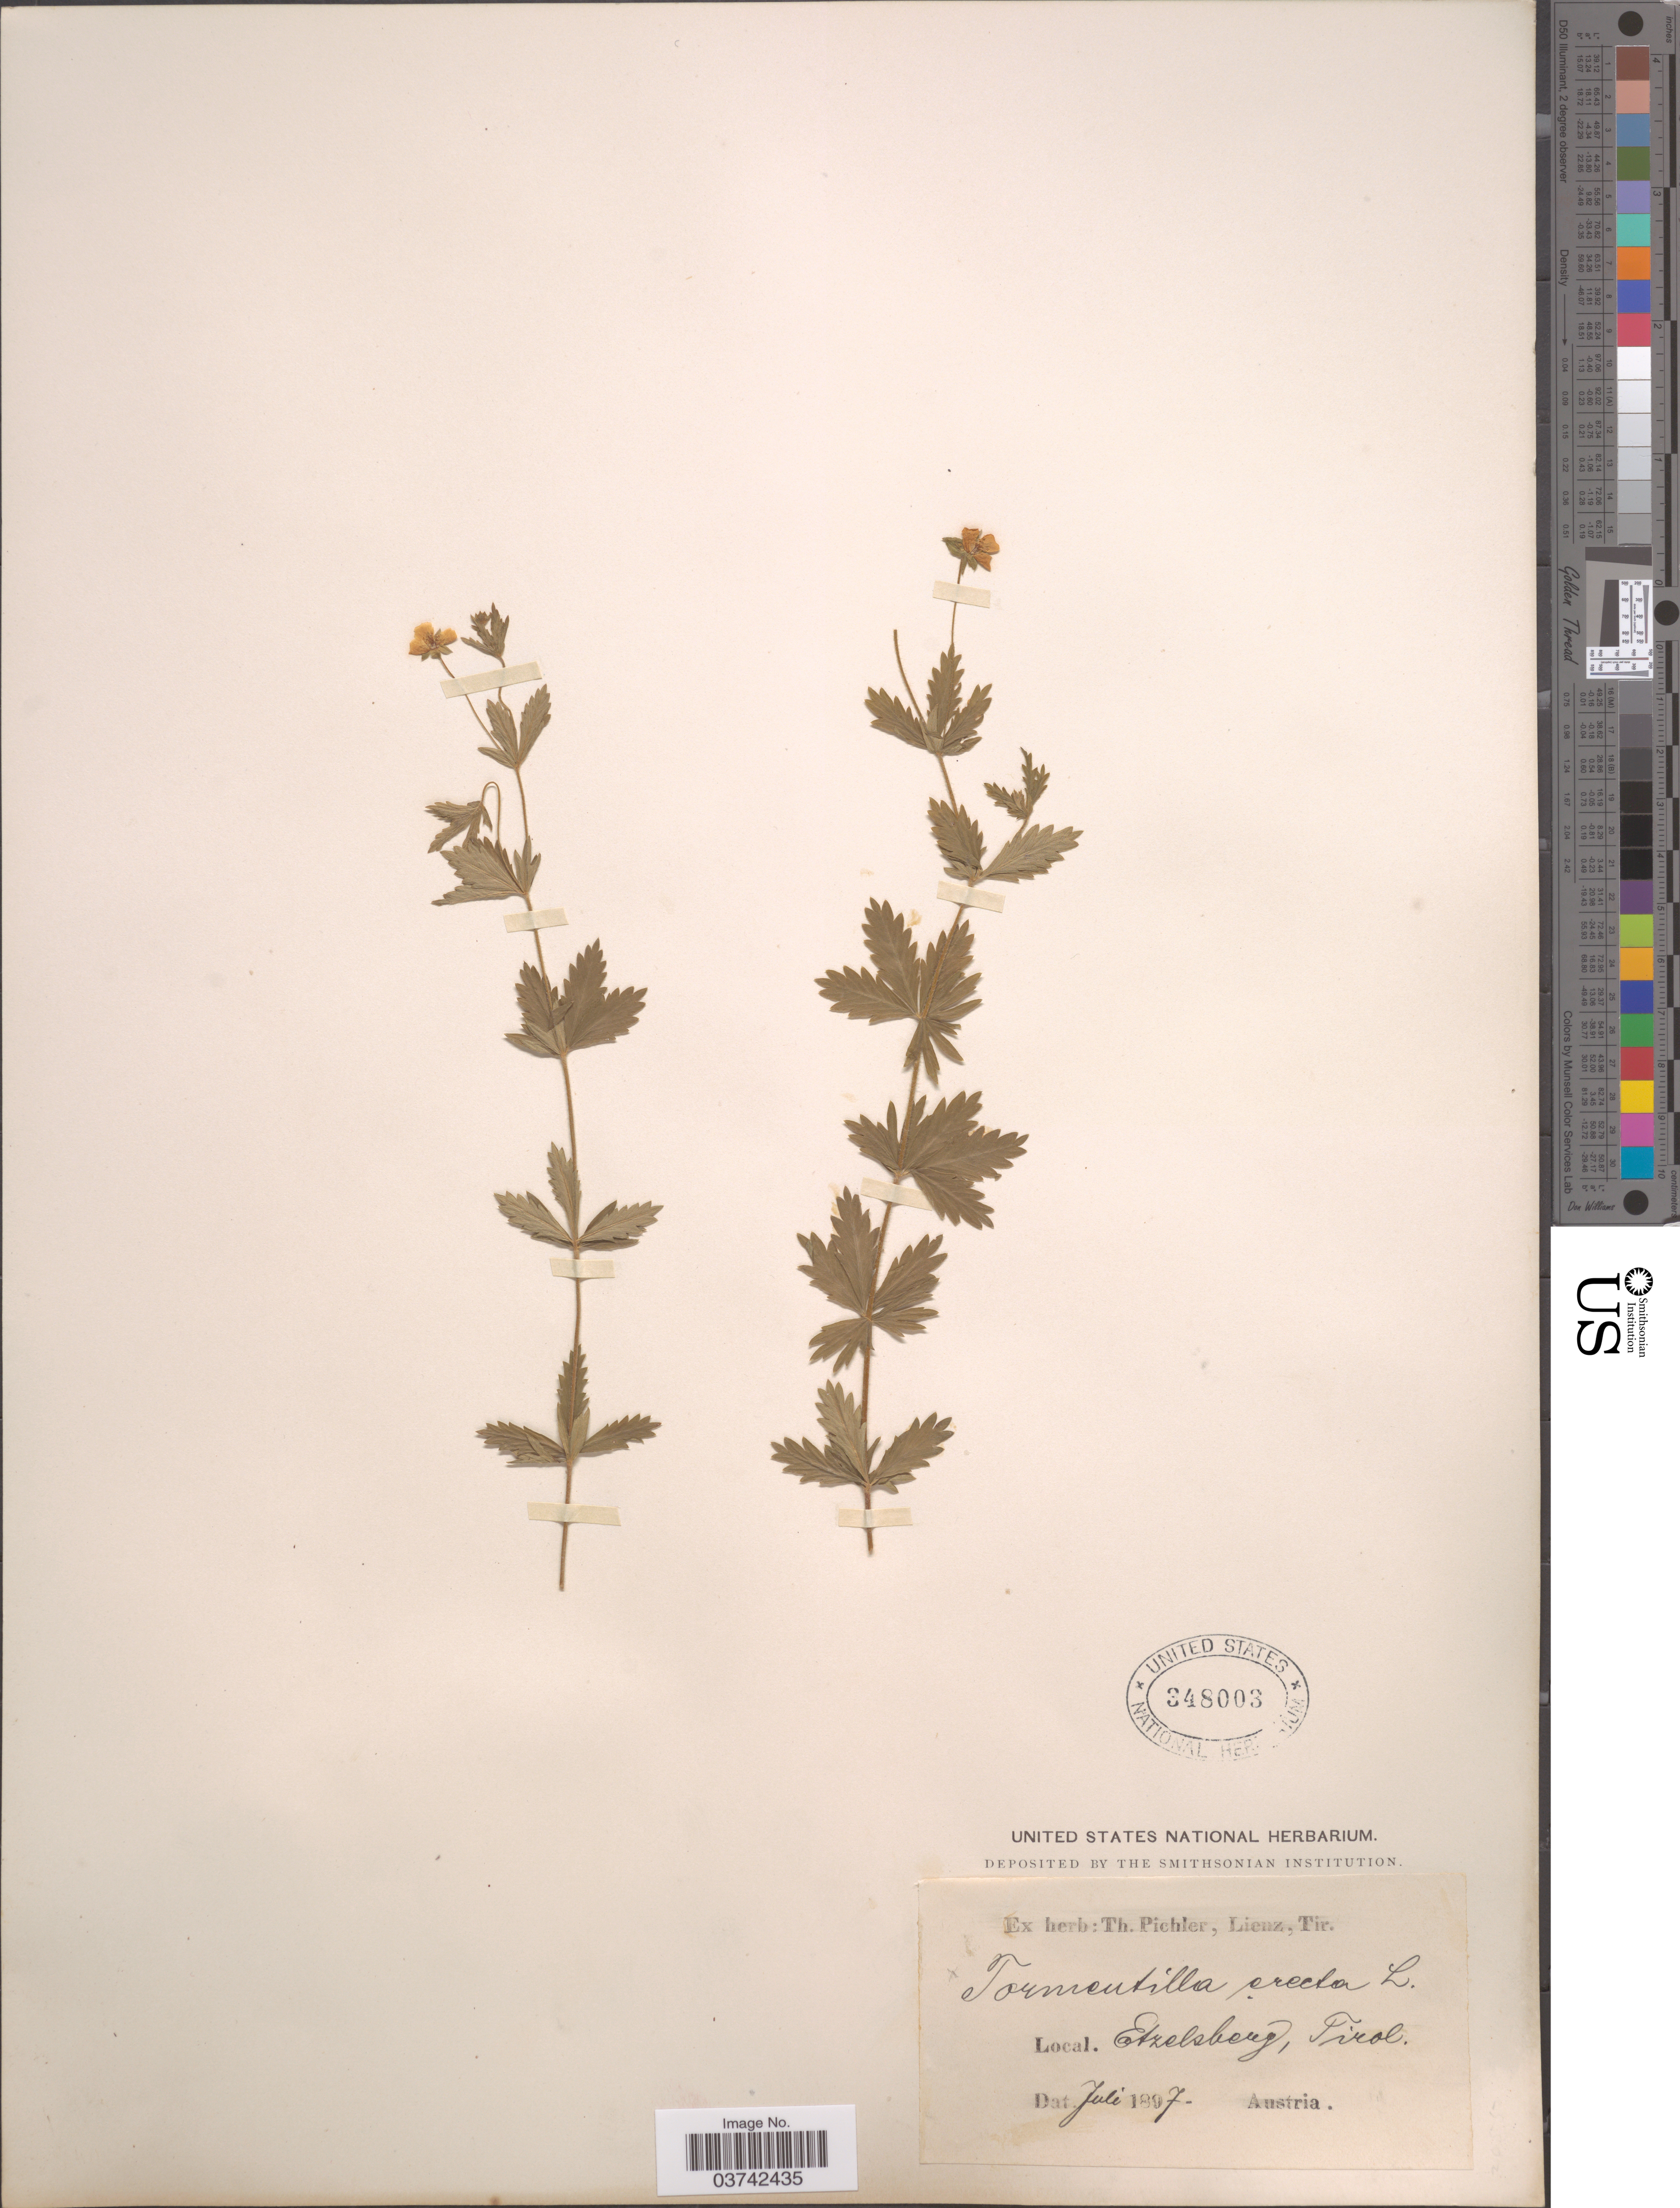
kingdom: Plantae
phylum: Tracheophyta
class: Magnoliopsida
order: Rosales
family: Rosaceae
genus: Potentilla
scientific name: Potentilla erecta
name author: (L.) Raeusch.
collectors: ex herb. T. Pichler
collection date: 1897-07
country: Austria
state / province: Tirol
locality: Etzelsberg.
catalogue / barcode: US 348003